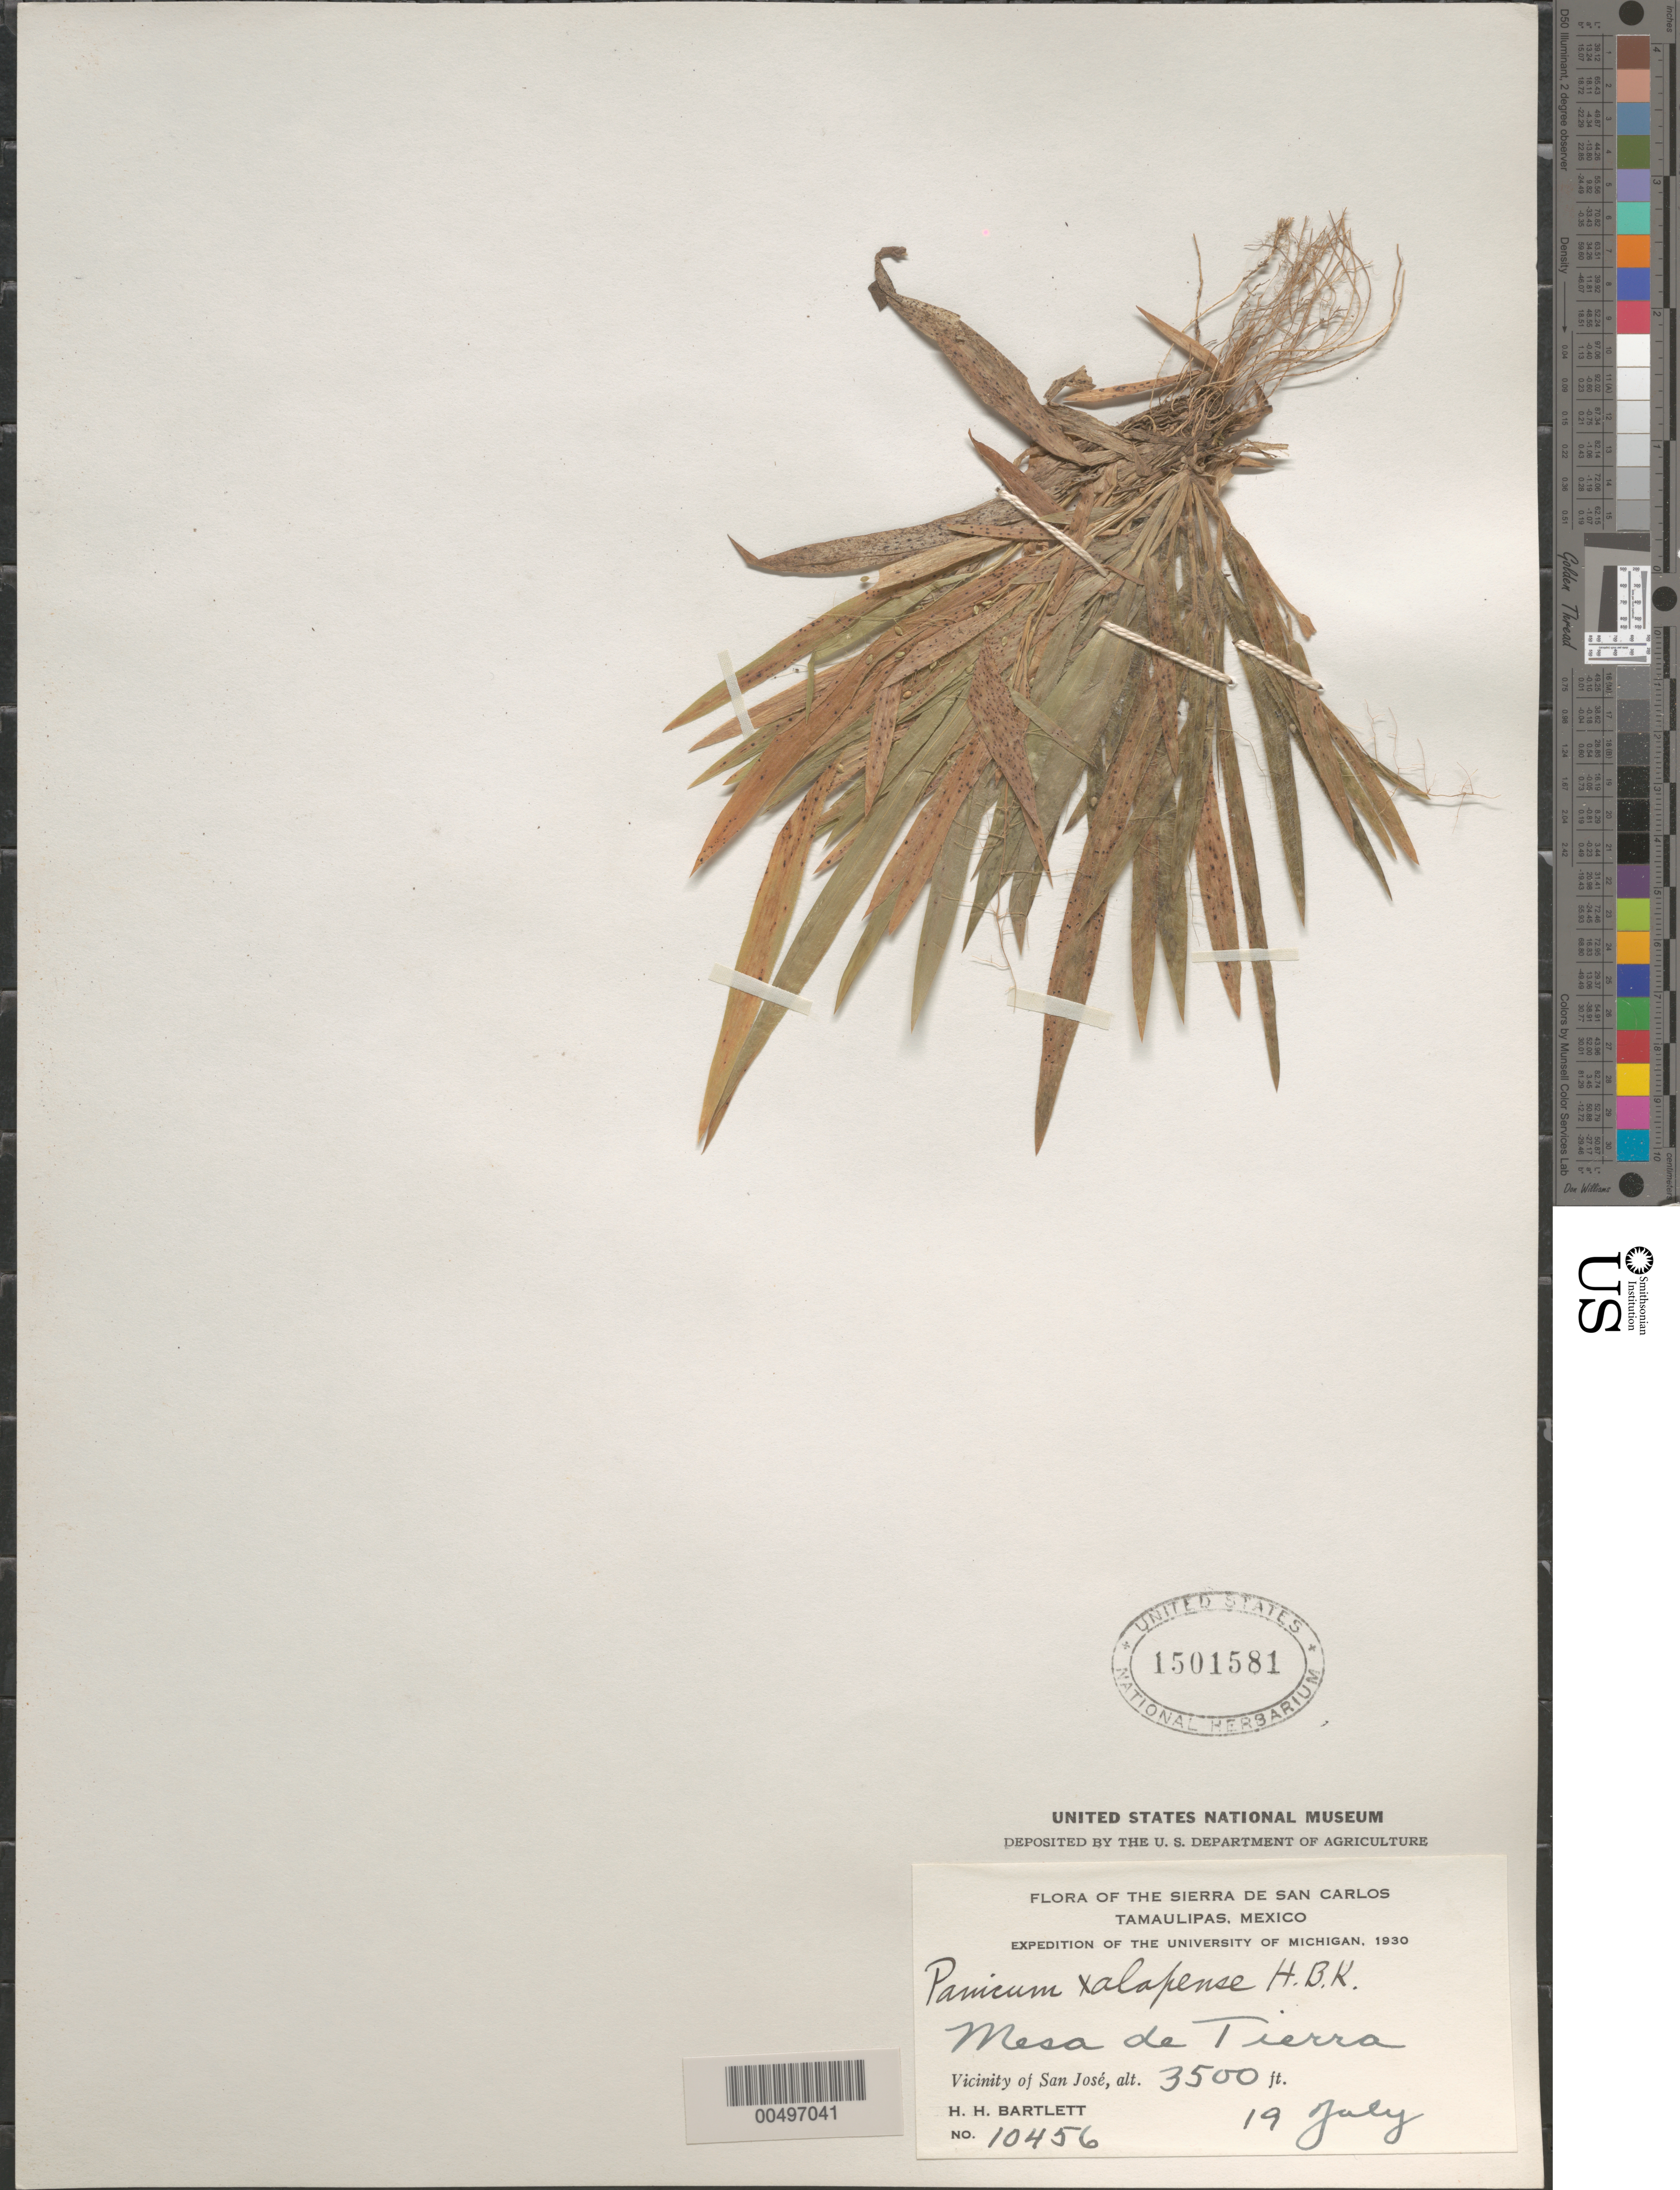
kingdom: Plantae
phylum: Tracheophyta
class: Liliopsida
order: Poales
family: Poaceae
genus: Dichanthelium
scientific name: Dichanthelium laxiflorum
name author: (Lam.) Gould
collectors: H. H. Bartlett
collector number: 10456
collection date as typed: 19 Jul 1930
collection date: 1930-07-19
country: Mexico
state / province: Tamaulipas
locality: Sierra de San Carlos, Mesa de Tierra, vicinity of San José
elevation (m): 1067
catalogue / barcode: US 1501581